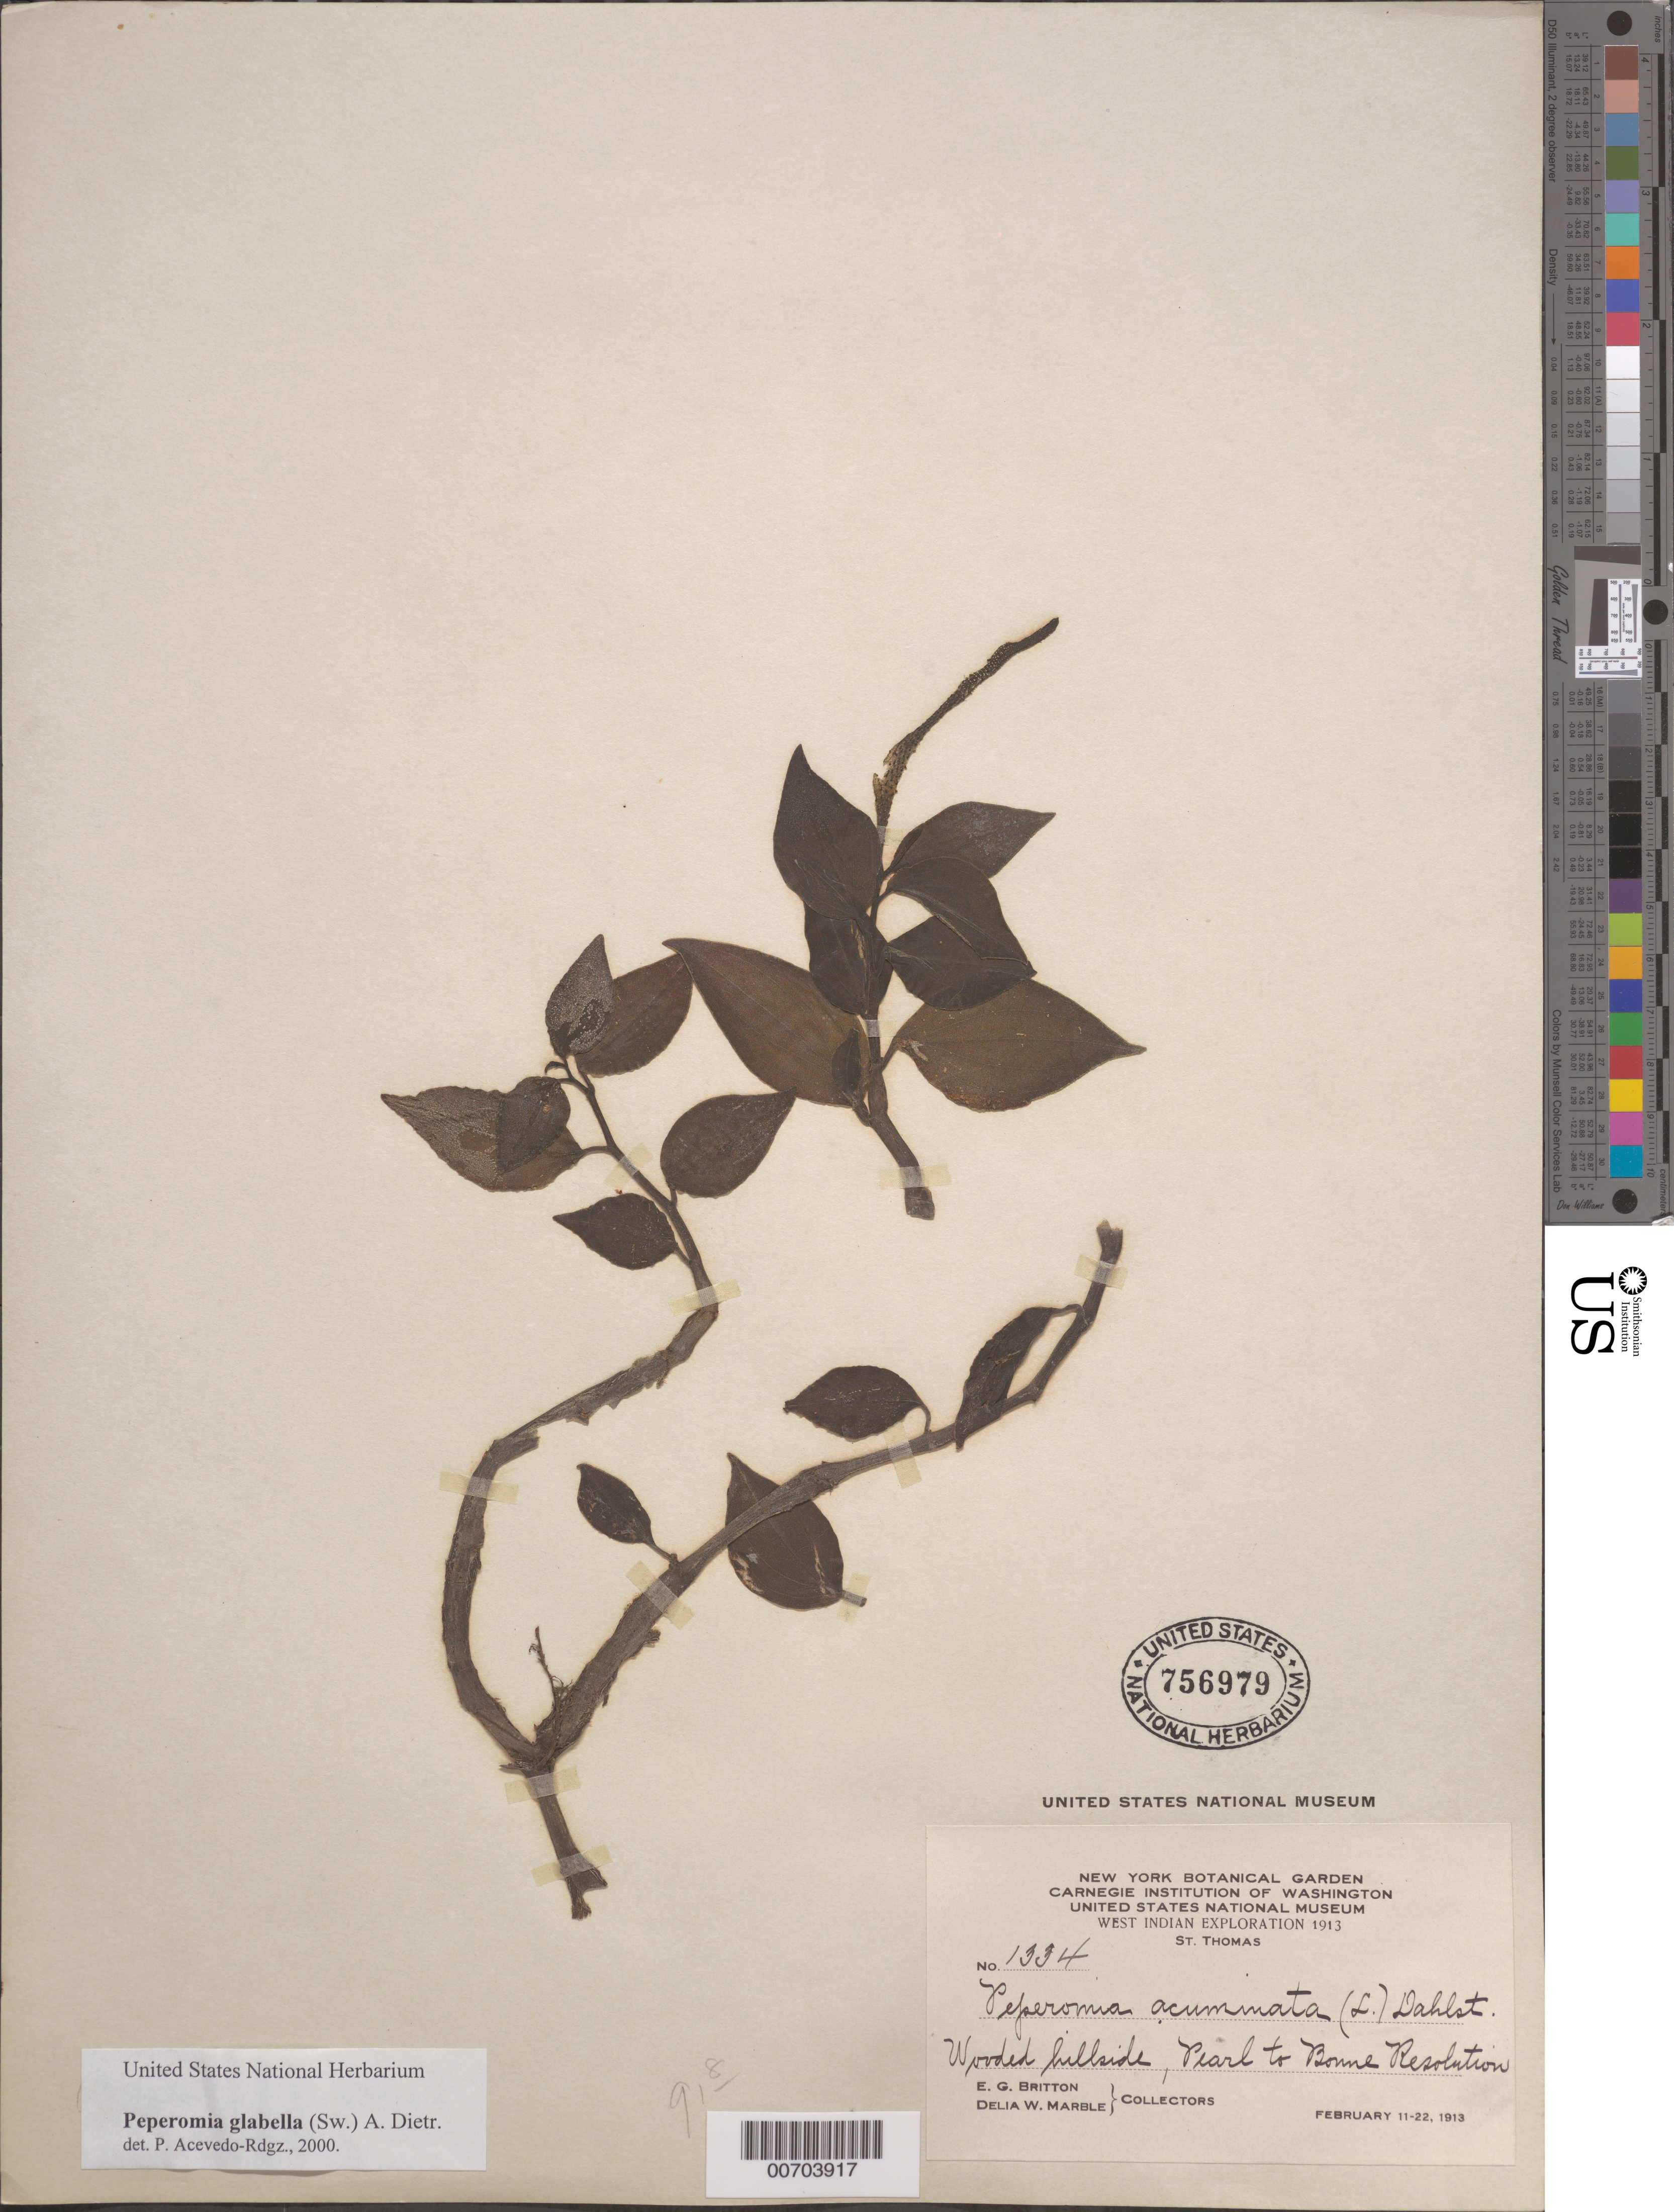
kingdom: Plantae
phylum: Tracheophyta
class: Magnoliopsida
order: Piperales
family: Piperaceae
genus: Peperomia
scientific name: Peperomia glabella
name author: (Sw.) A. Dietr.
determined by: Acevedo-Rodríguez, P., (BOT), Smithsonian Institution - National Museum of Natural History (UNITED STATES)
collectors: E. G. Britton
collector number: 1334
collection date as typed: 11 Feb 1913 to 22 Feb 1913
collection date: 1913-02-11/1913-02-22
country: U.S. Virgin Islands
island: St. Thomas Island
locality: Pearl to Bonne Resolution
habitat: Wooded hillside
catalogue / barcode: US 756979